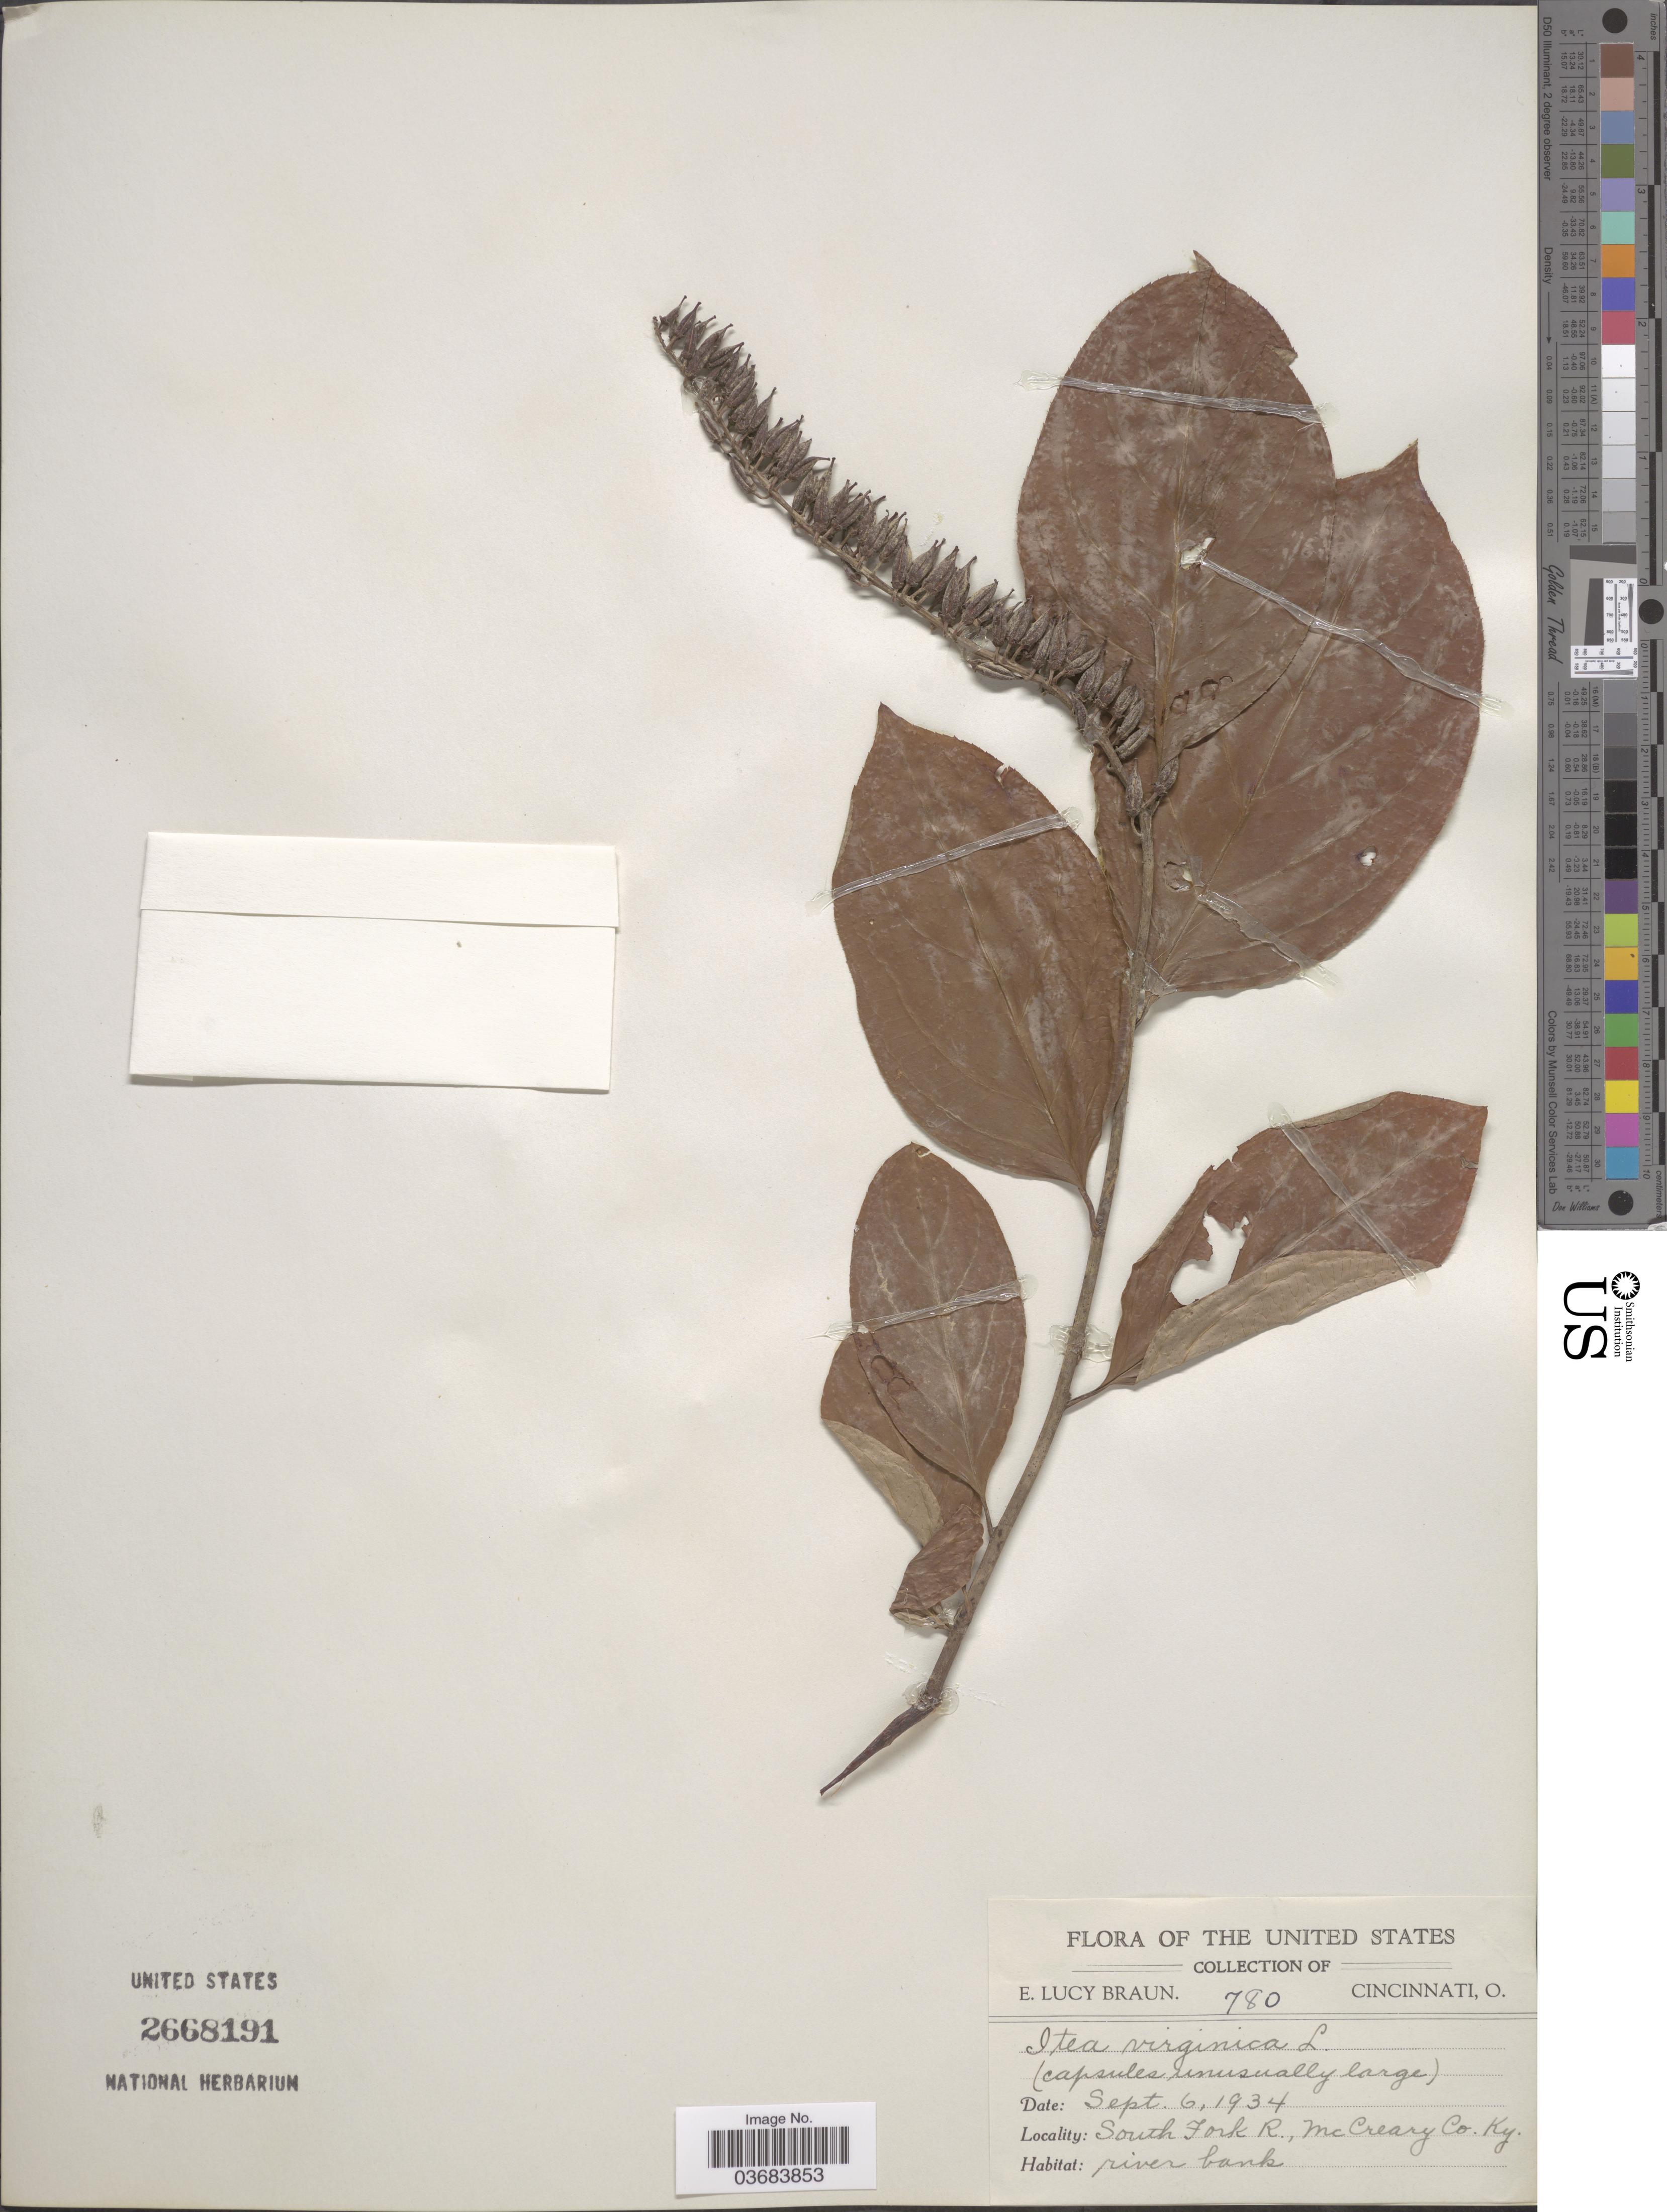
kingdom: Plantae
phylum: Tracheophyta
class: Magnoliopsida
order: Saxifragales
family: Iteaceae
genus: Itea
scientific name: Itea virginica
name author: L.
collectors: E. L. Braun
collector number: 780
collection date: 1934-09-06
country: United States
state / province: Kentucky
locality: South Fork R., McCreary Co.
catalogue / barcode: US 2668191